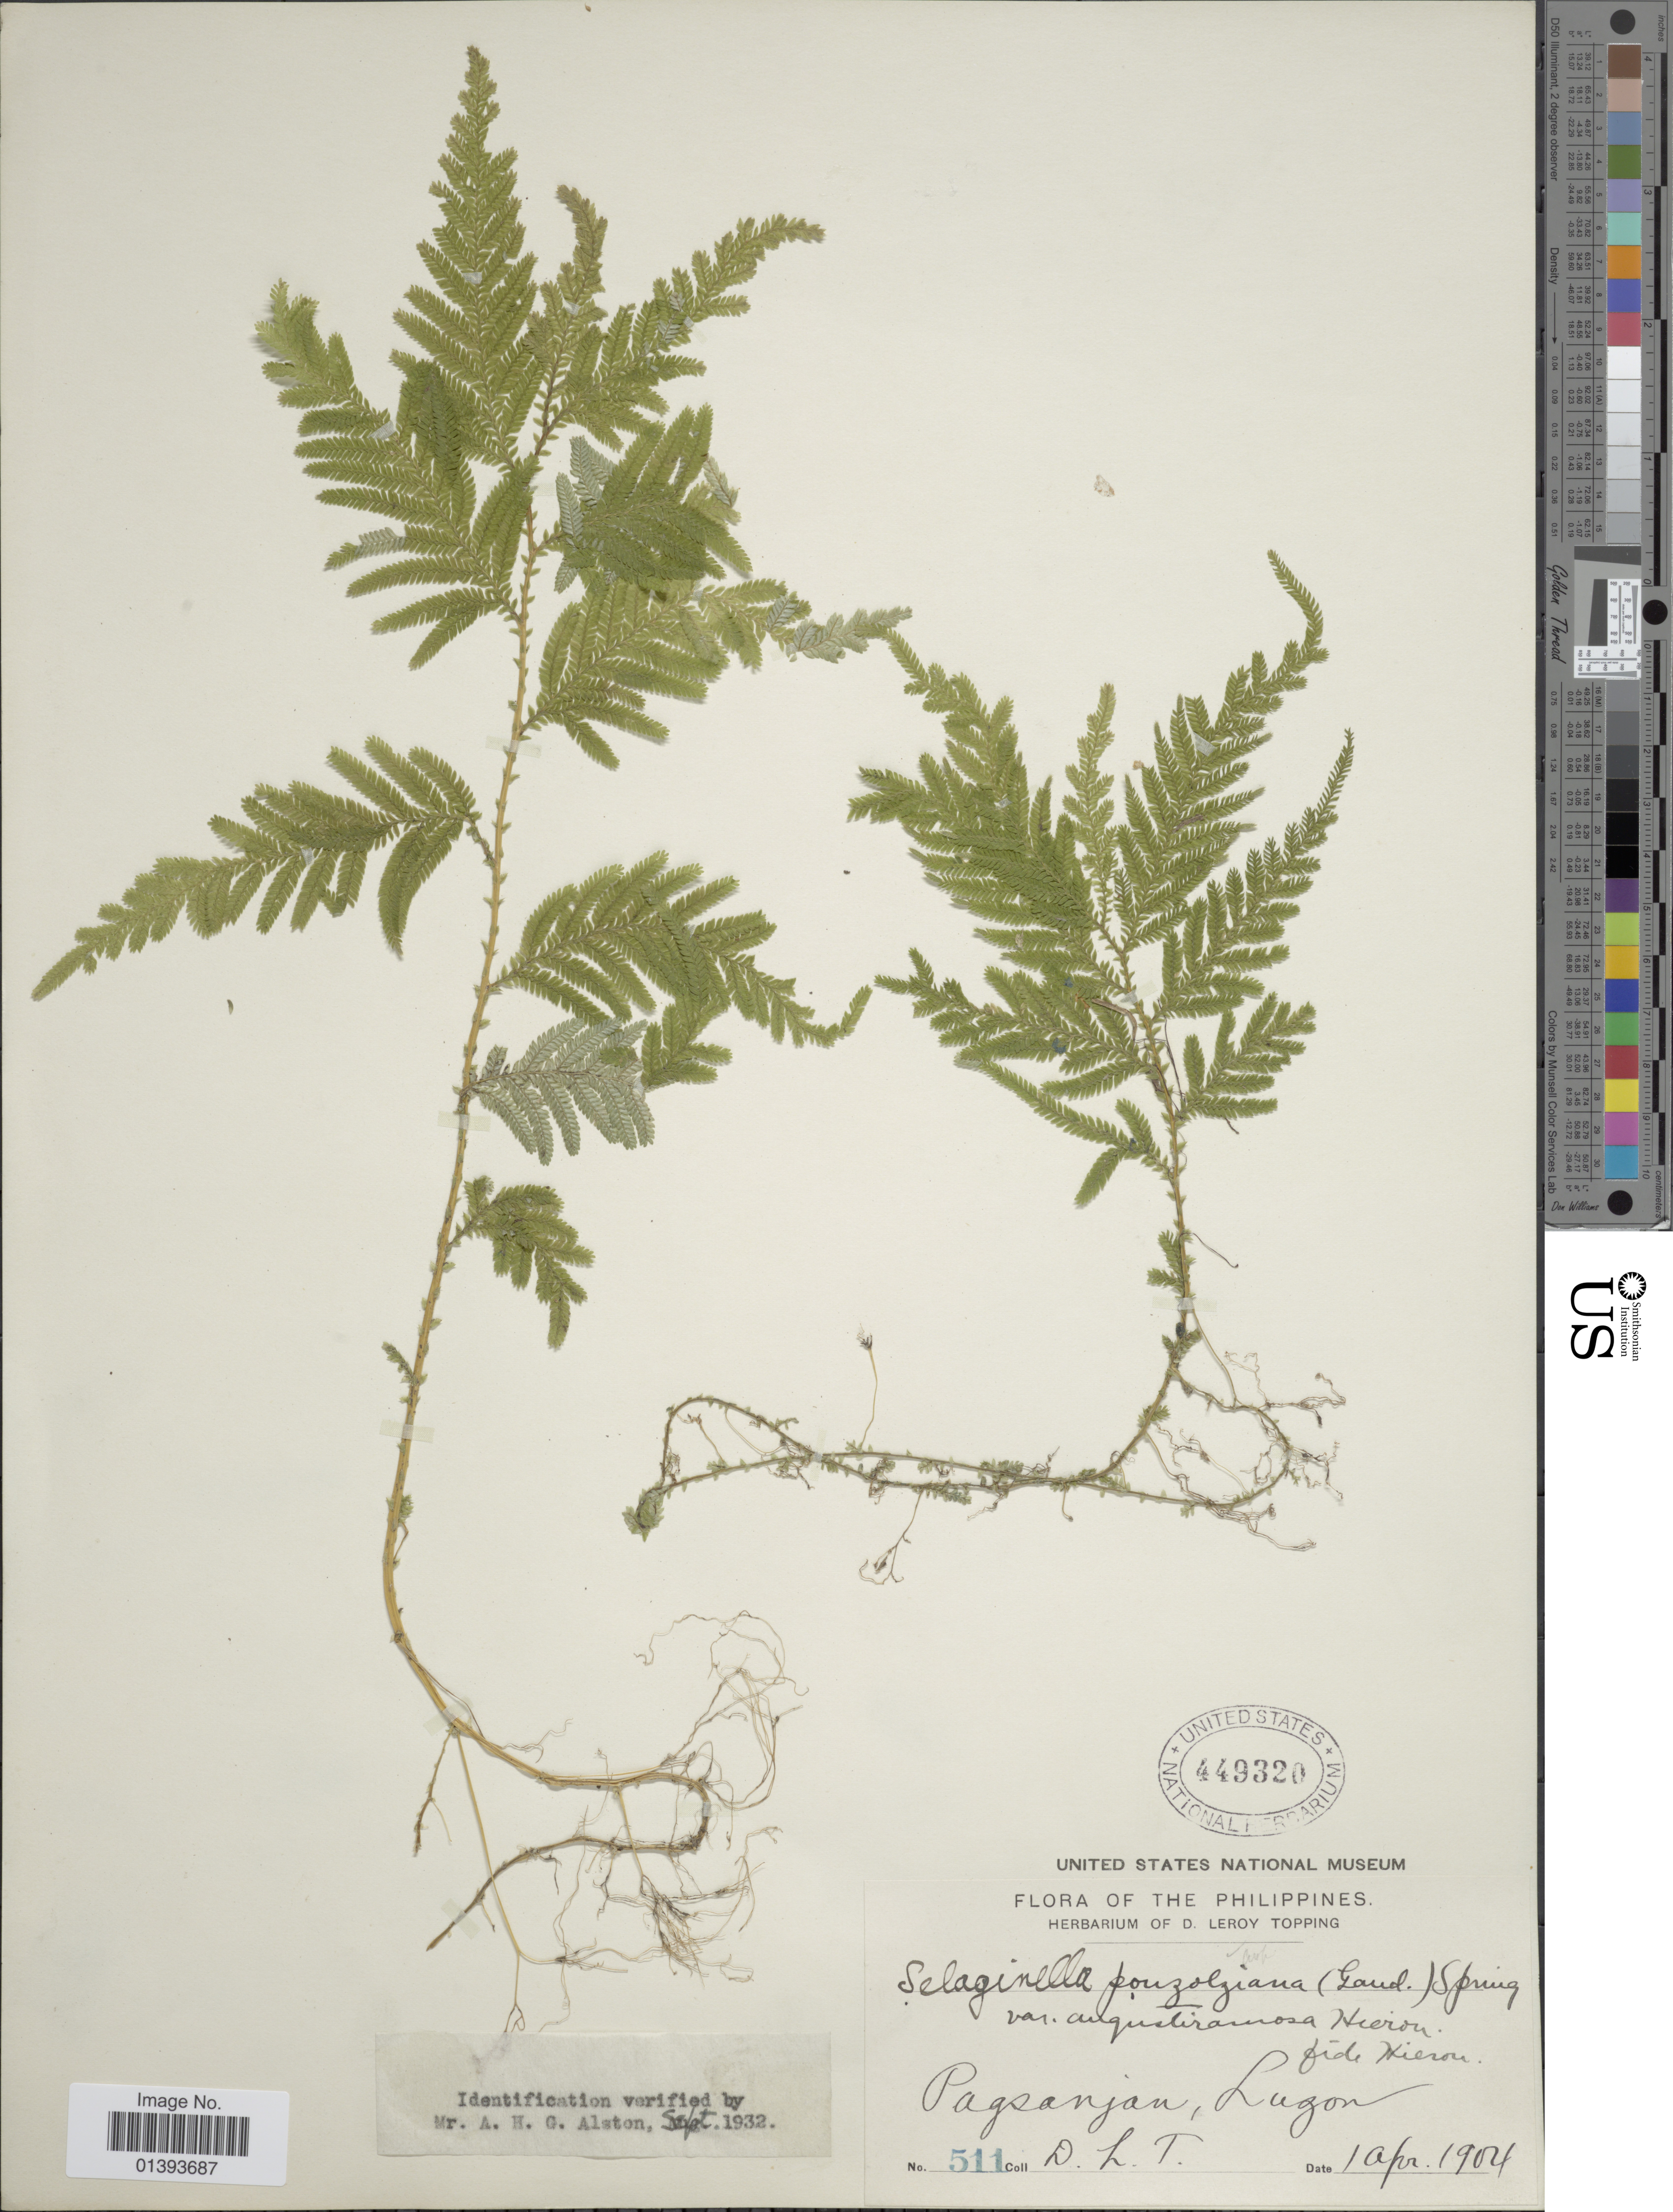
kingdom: Plantae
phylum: Tracheophyta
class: Lycopodiopsida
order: Selaginellales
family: Selaginellaceae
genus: Selaginella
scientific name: Selaginella delicatula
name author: (Desv.) Alston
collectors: D. L. Topping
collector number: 511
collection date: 1904-04-01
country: Philippines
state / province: Central Luzon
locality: Pagsanjan, Luzon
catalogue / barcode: US 449320